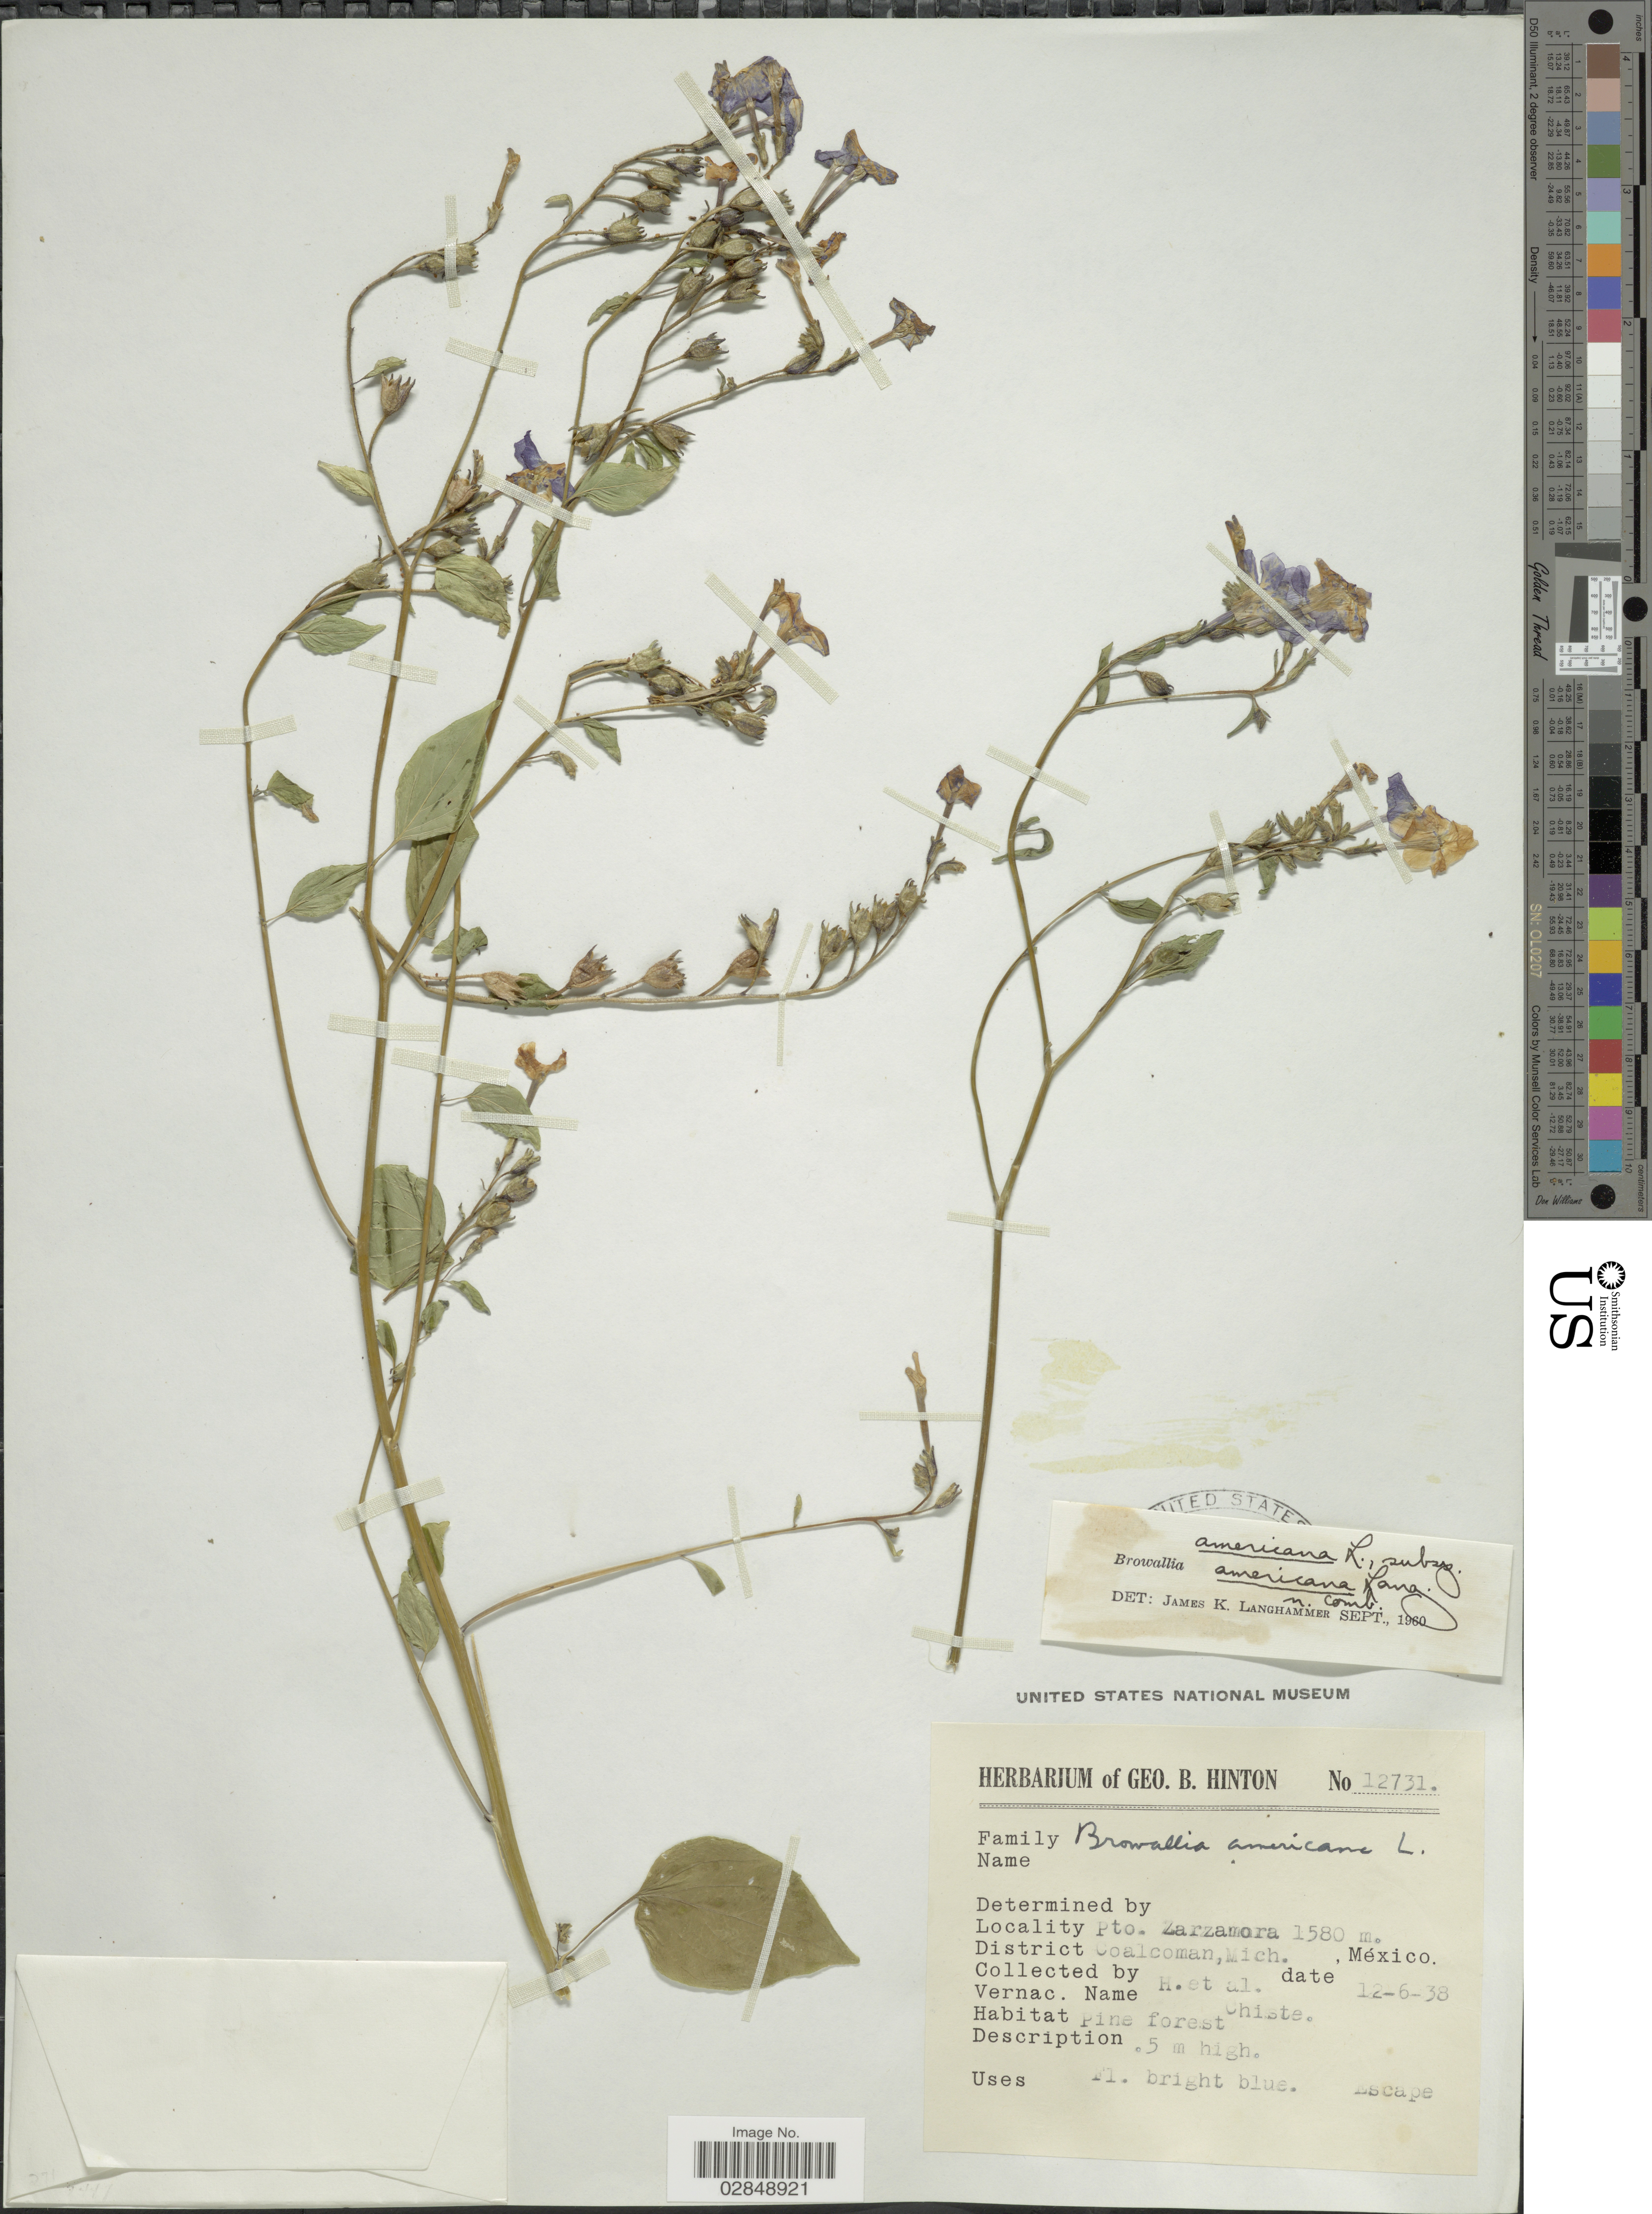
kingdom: Plantae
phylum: Tracheophyta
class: Magnoliopsida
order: Solanales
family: Solanaceae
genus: Browallia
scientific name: Browallia americana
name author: L.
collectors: G. B. Hinton & et al.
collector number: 12731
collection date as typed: Transcribed d/m/y: 12/6/38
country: Mexico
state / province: Michoacán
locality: Pto. Zarzomora. District Coalcoman.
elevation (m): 1580